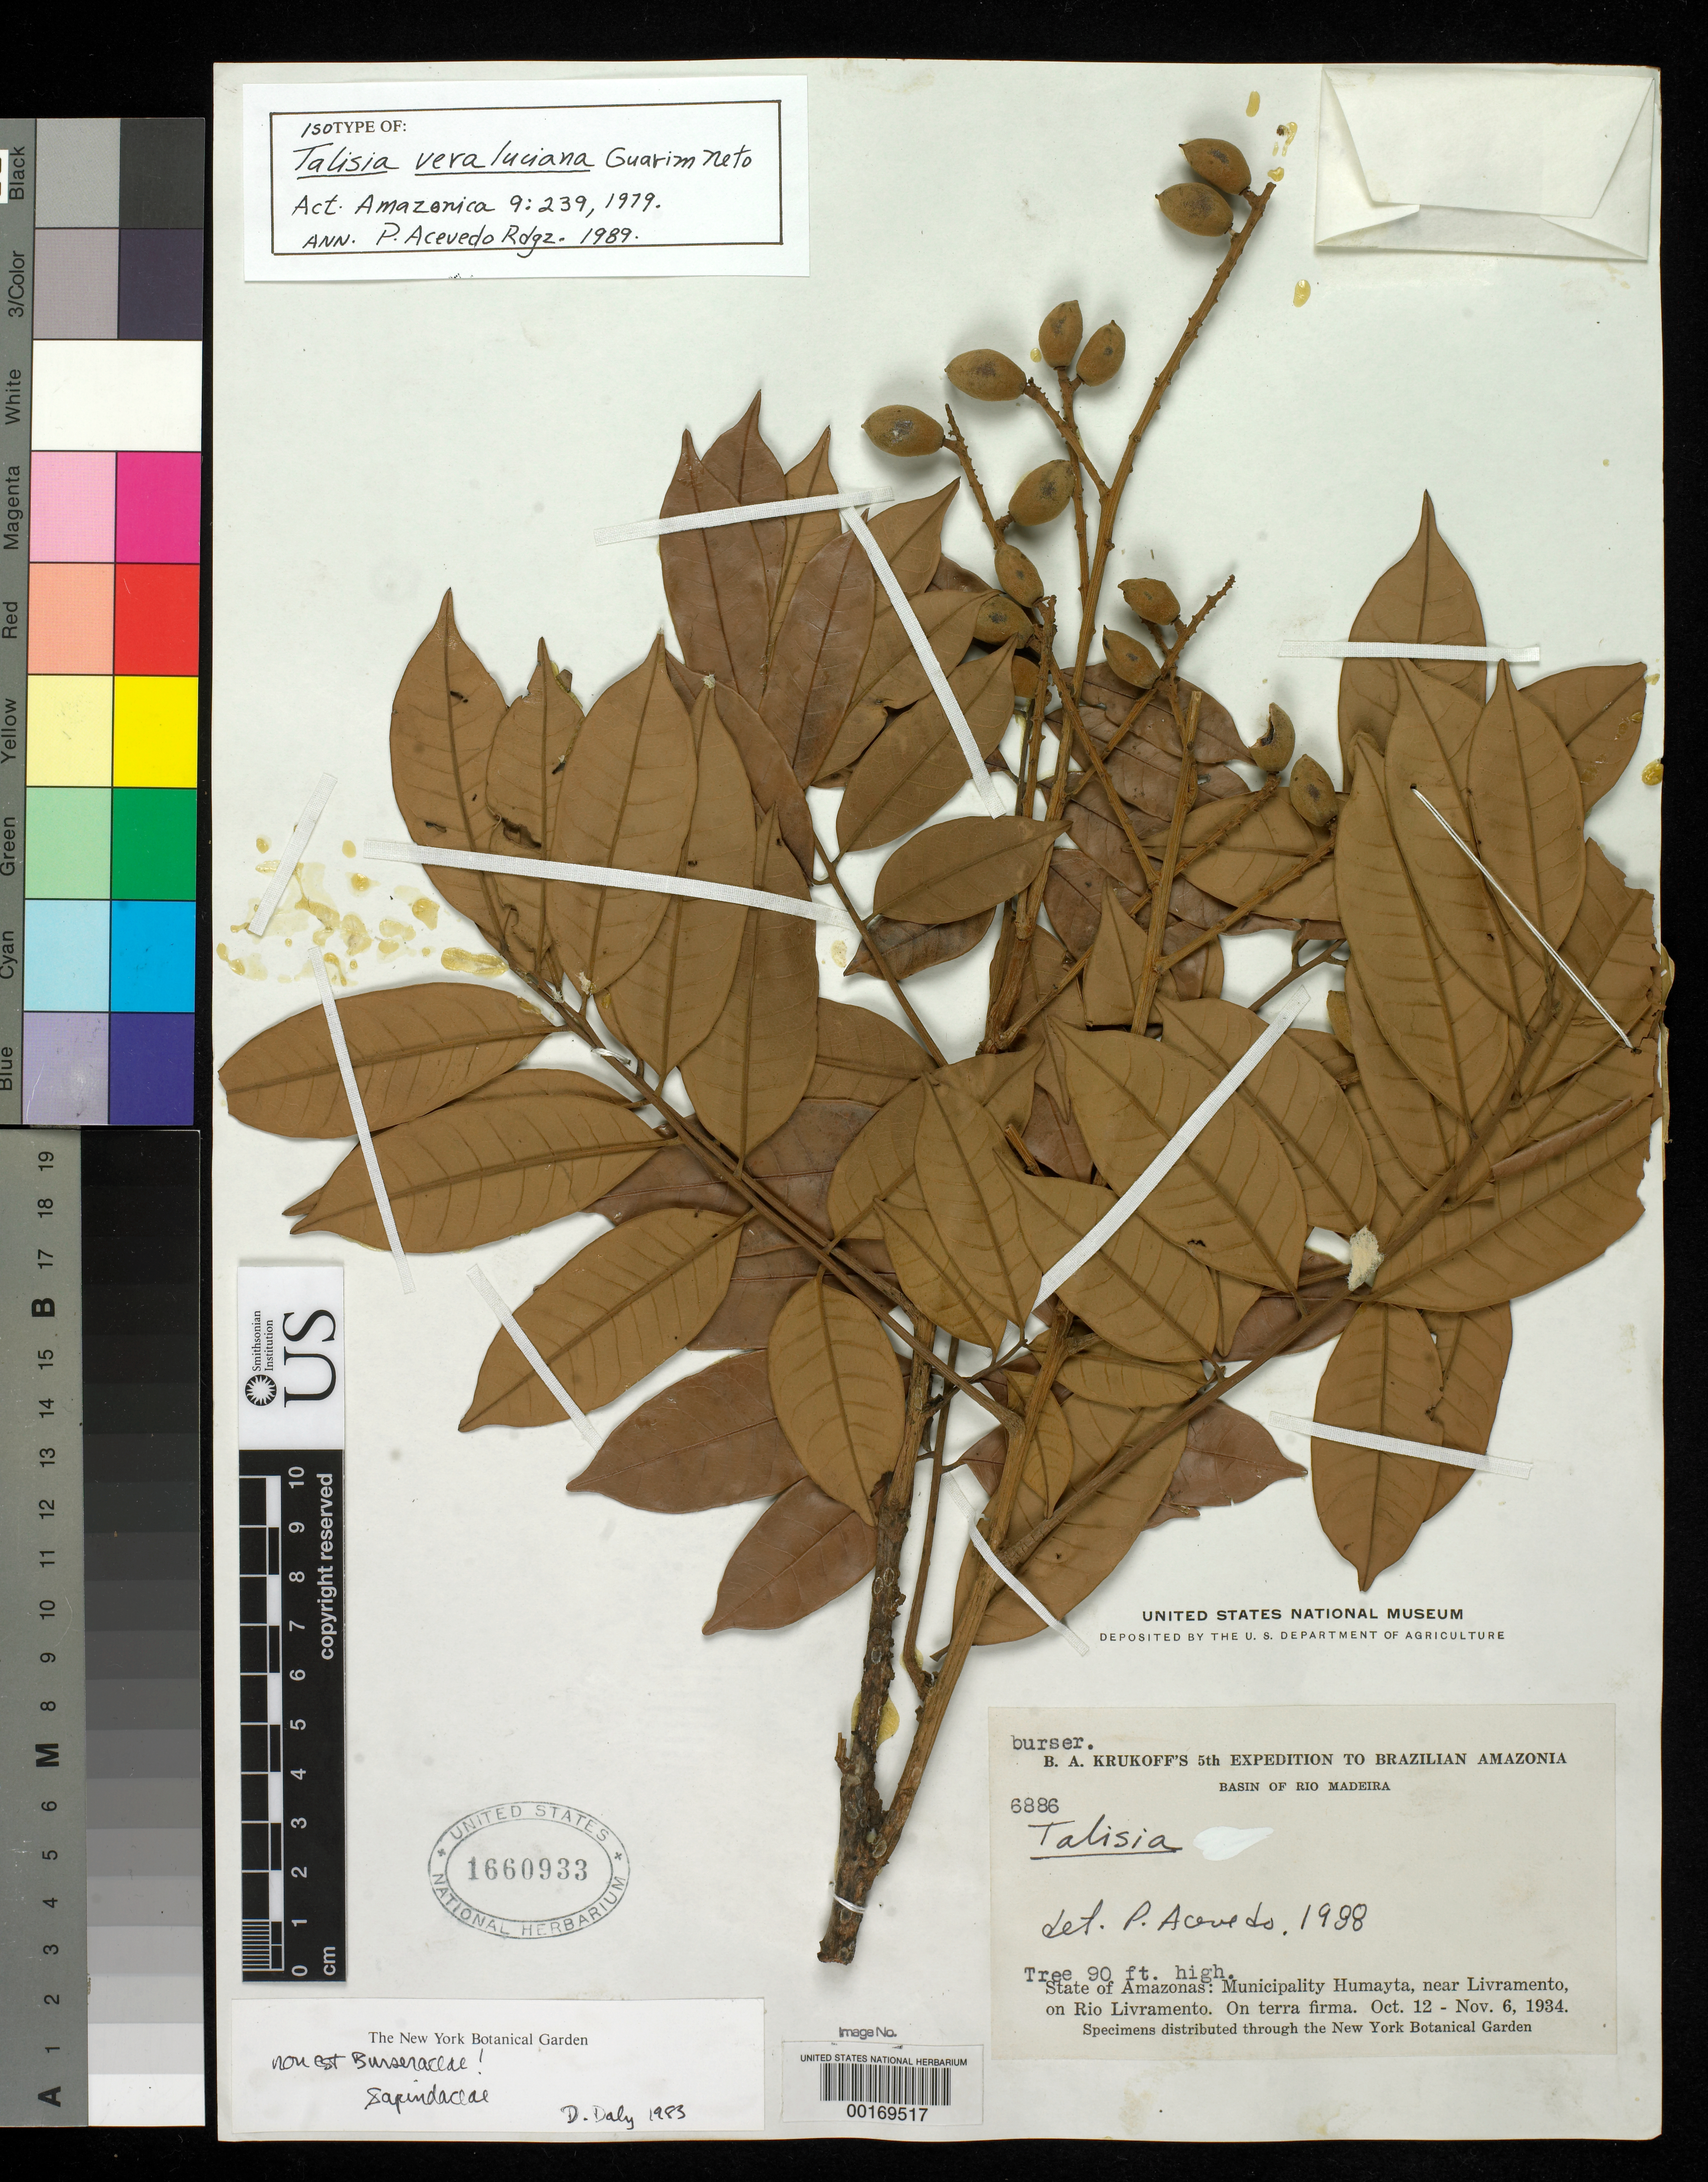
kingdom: Plantae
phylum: Tracheophyta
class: Magnoliopsida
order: Sapindales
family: Sapindaceae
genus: Talisia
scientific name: Talisia veraluciana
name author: Guarim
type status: Isotype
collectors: B. A. Krukoff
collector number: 6886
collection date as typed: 12 Oct 1934 to 06 Nov 1934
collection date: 1934-10-12/1934-11-06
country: Brazil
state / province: Amazonas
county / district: Humaitá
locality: Near Livramento, on Rio Livramento, basin of Rio Madeira.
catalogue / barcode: US 1660933